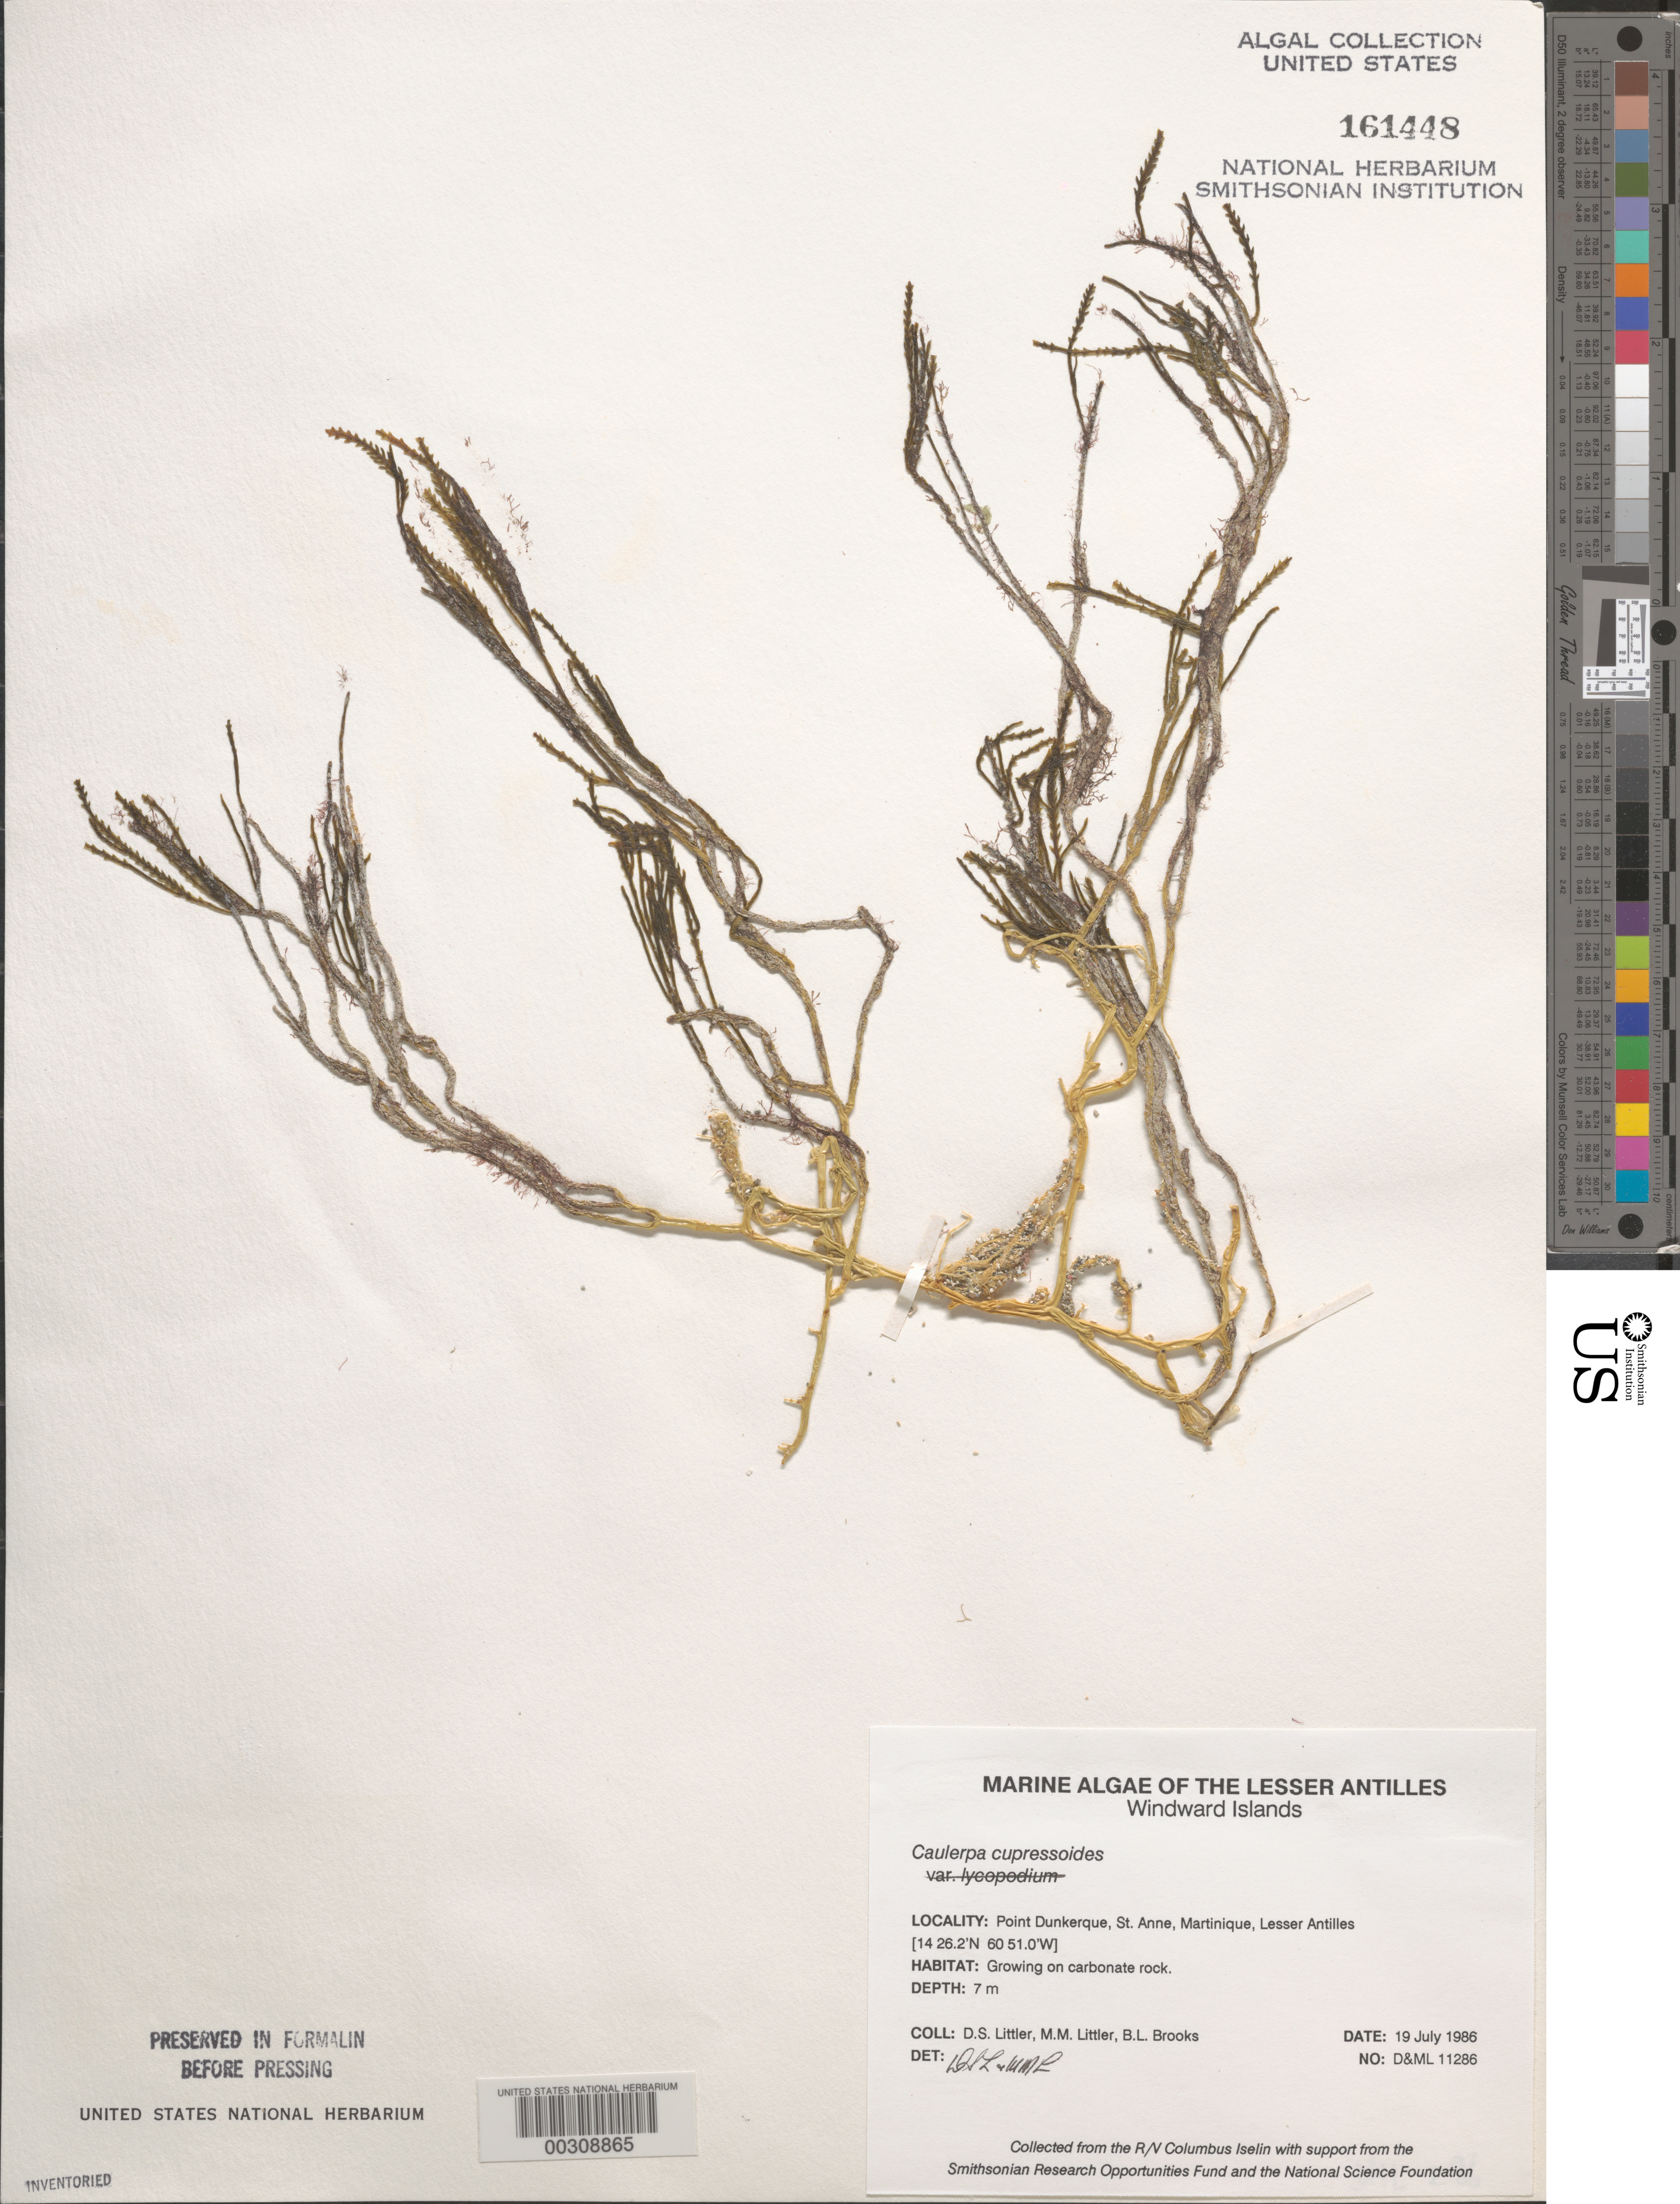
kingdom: Plantae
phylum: Chlorophyta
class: Ulvophyceae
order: Bryopsidales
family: Caulerpaceae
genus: Caulerpa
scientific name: Caulerpa cupressoides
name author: (Vahl) C. Agardh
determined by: Littler, D. S.; Littler, M. M.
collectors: D. S. Littler, M. M. Littler & B. Brooks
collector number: D&ML 11286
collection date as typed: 19 Jul 1986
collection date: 1986-07-19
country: Martinique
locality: Pointe Dunkerque, St. Anne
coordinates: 14 26.2'N, 60 51.0'W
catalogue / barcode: US 161448